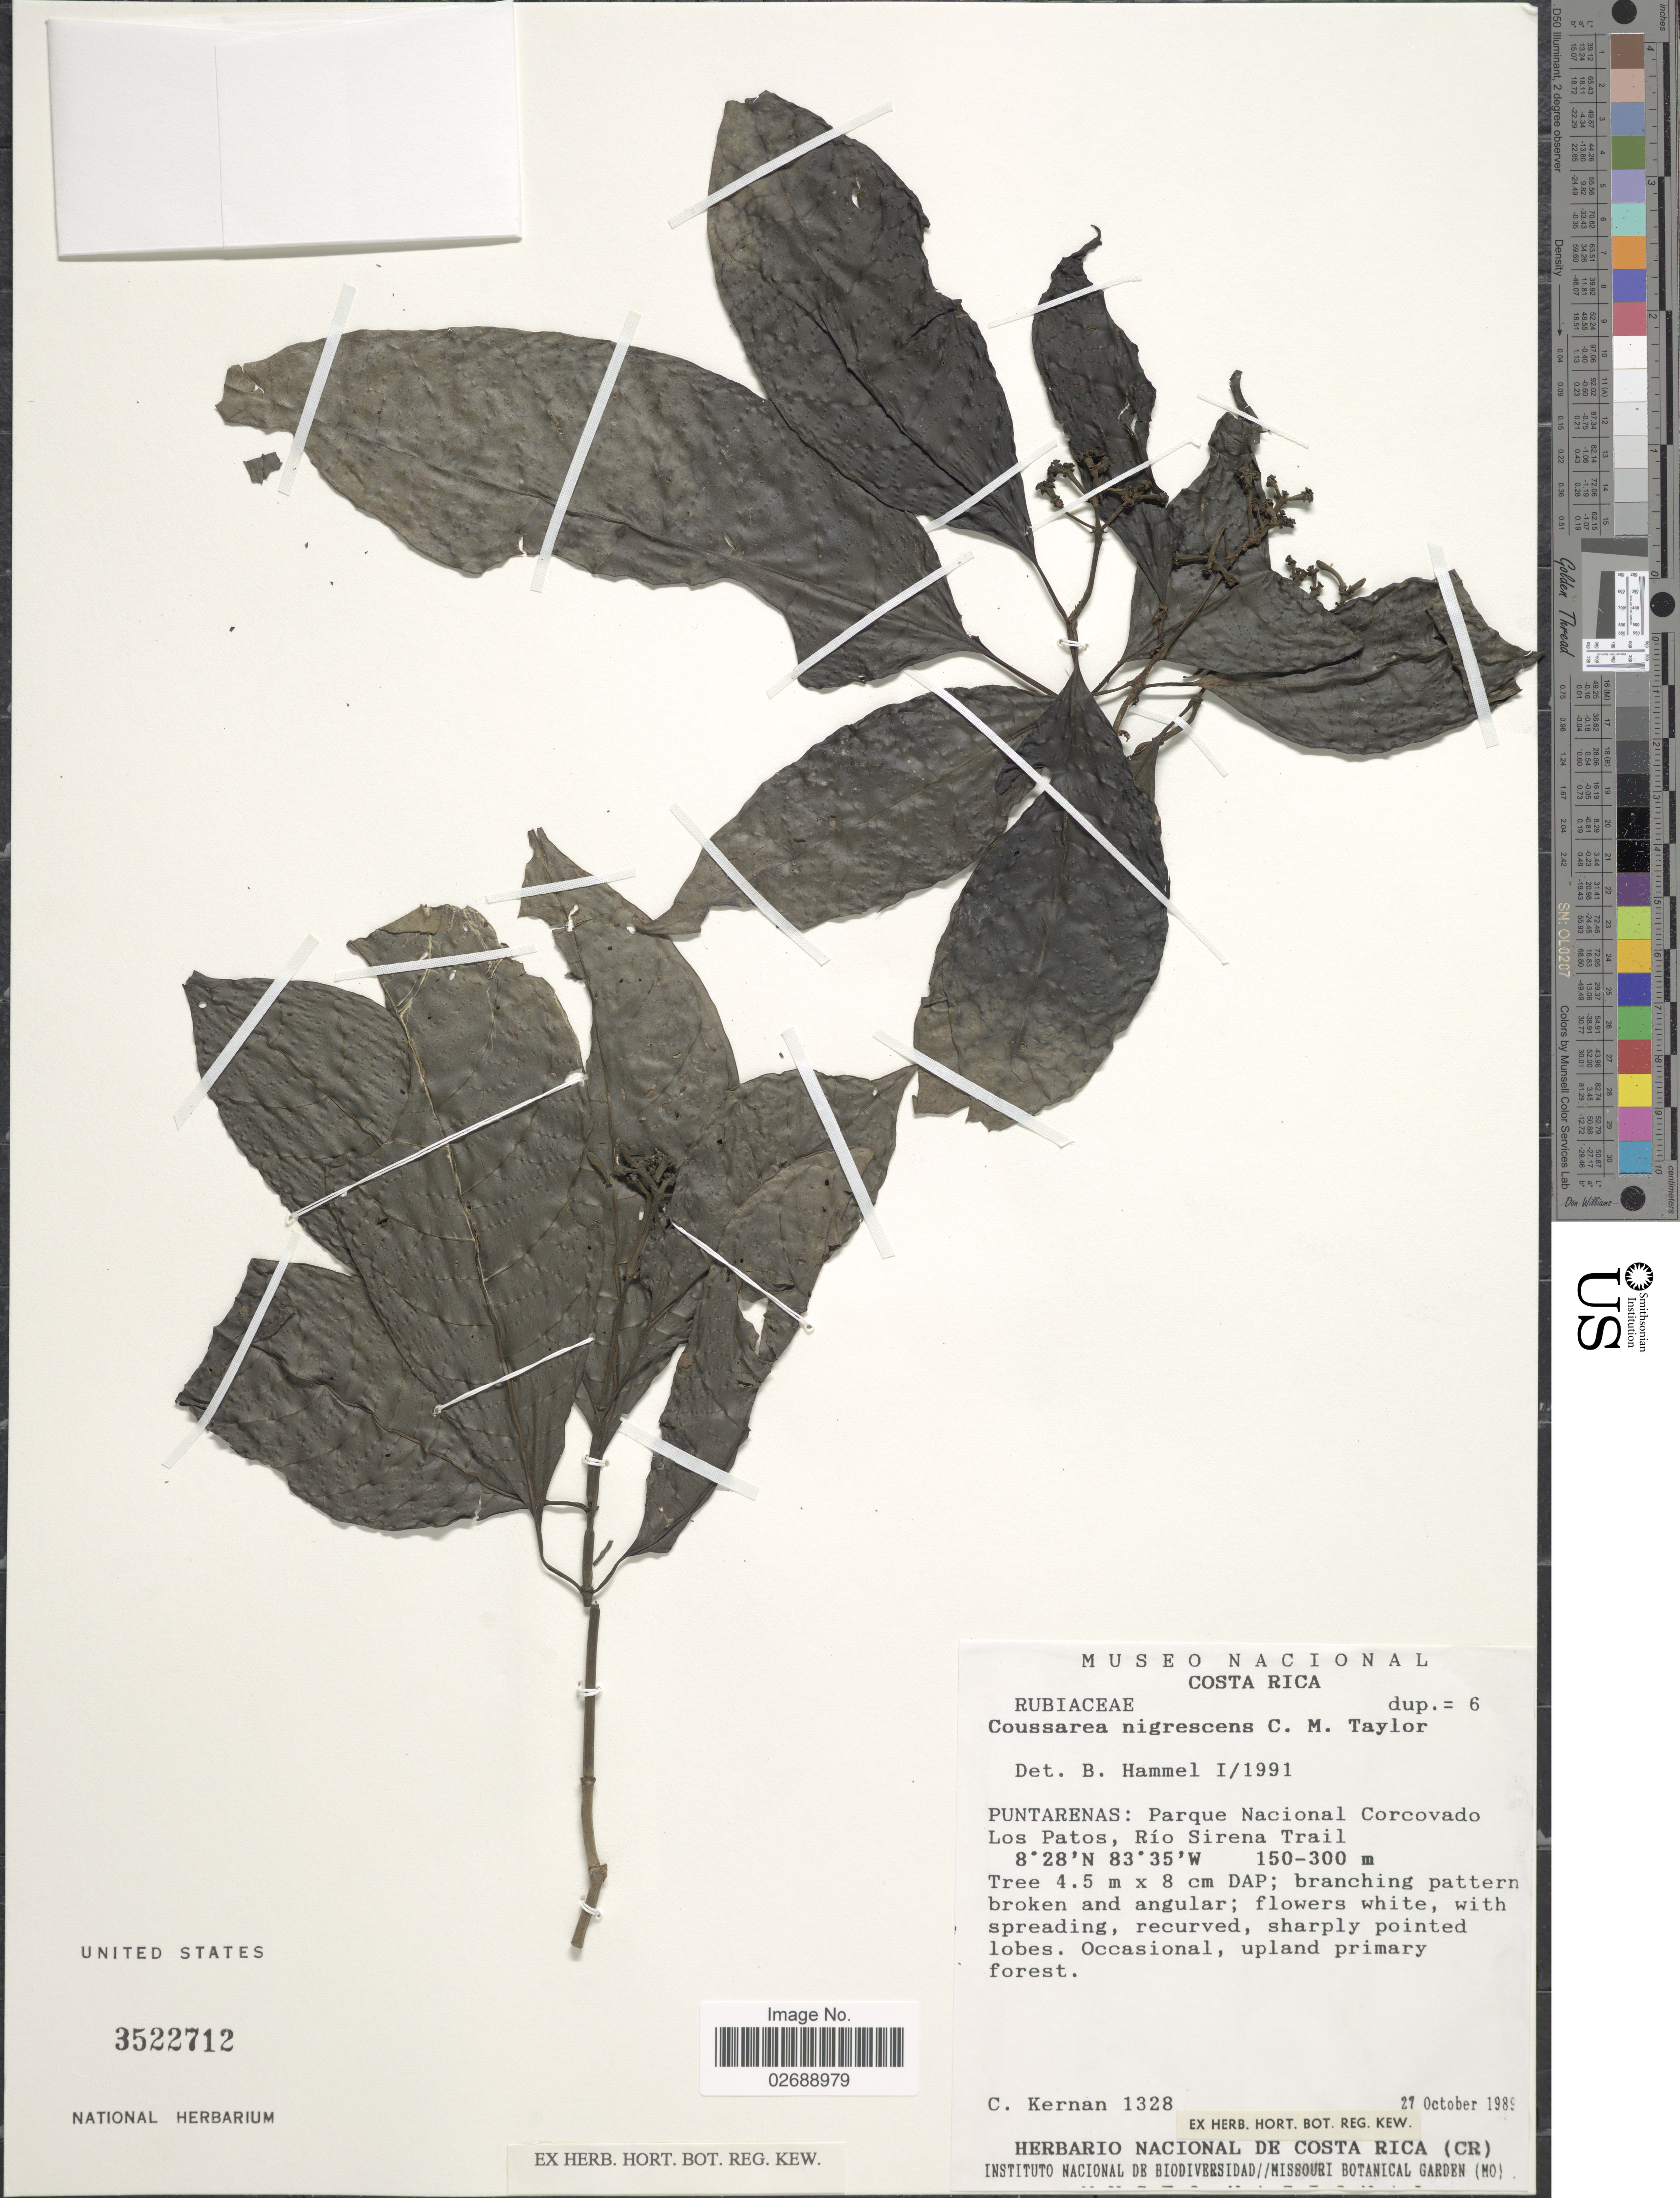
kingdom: Plantae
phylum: Tracheophyta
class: Magnoliopsida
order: Gentianales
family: Rubiaceae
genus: Coussarea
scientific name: Coussarea nigrescens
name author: C.M. Taylor & Hammel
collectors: C. Kernan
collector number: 1328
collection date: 1989-10-27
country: Costa Rica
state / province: Puntarenas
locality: Parque Nacional Corcovado Los Patos, Rio Sirena Trail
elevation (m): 150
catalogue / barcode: US 3522712